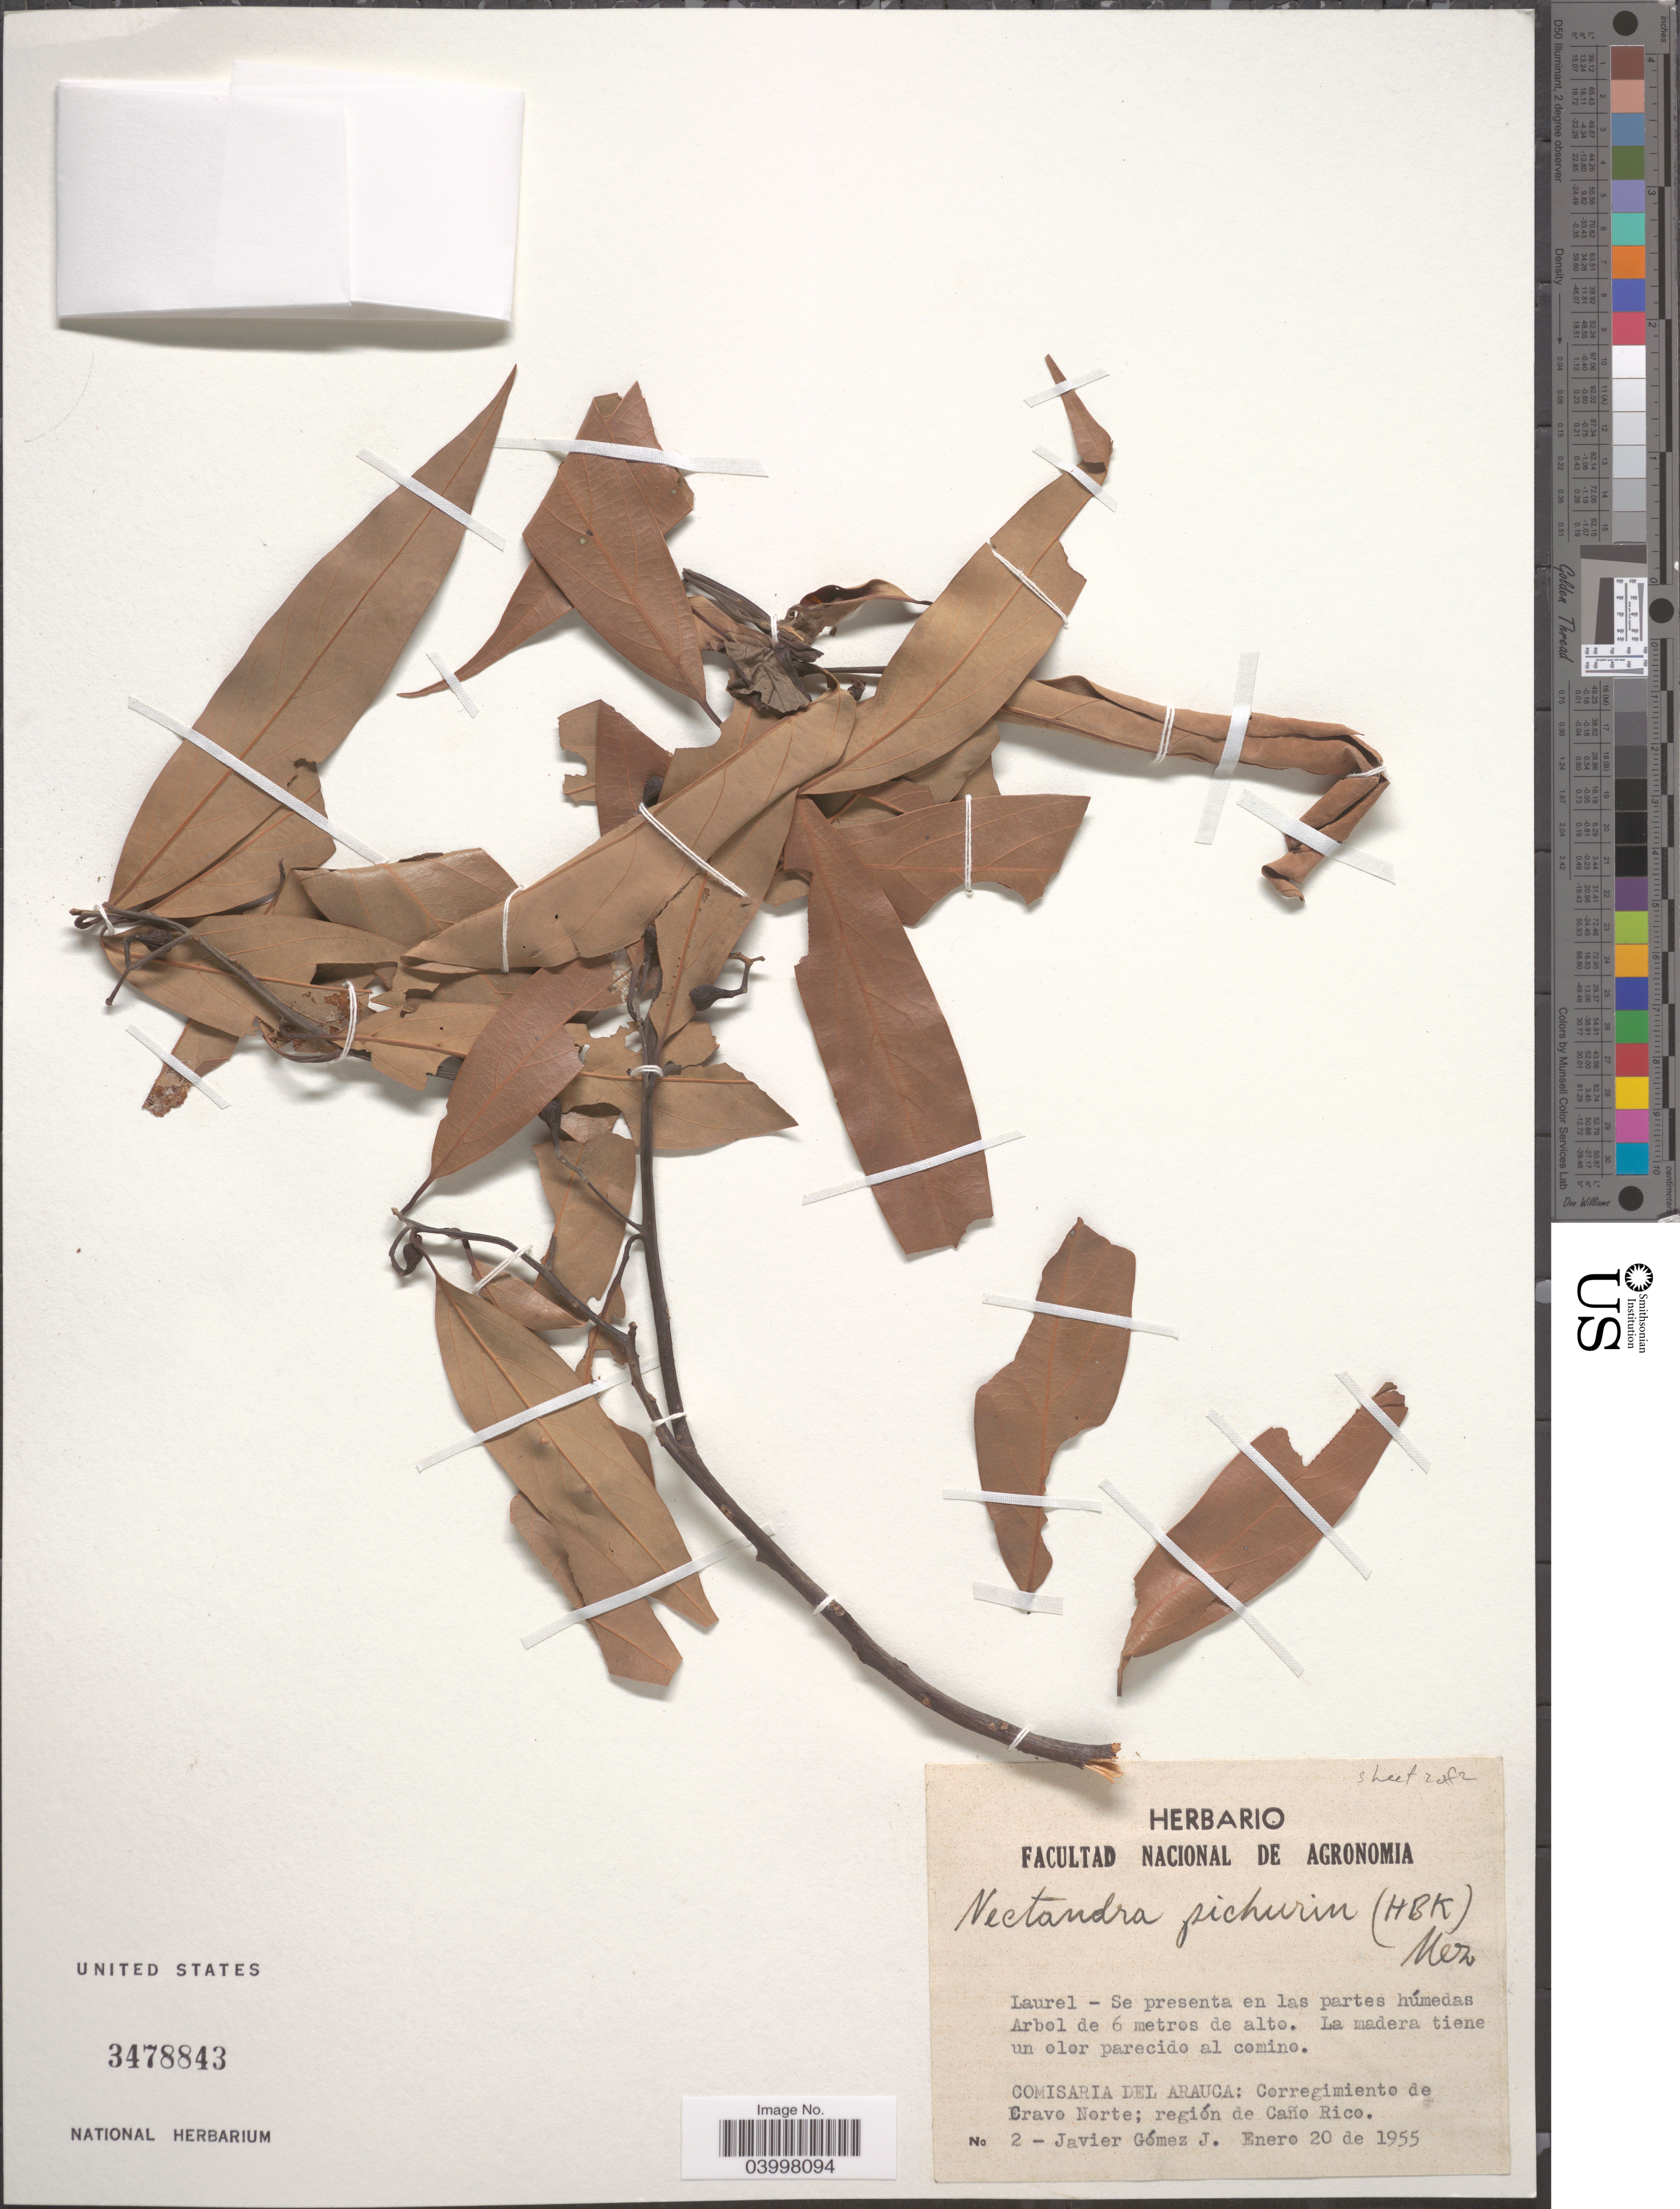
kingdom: Plantae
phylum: Tracheophyta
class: Magnoliopsida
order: Laurales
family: Lauraceae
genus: Nectandra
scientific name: Nectandra pichurim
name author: (Kunth) Mez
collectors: G. Javier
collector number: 2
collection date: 1955-01-20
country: Colombia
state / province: Arauca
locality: Comisaria del Arauca: Corregimiento de Cravo Norte; región de Caño Rico.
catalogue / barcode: US 3478843